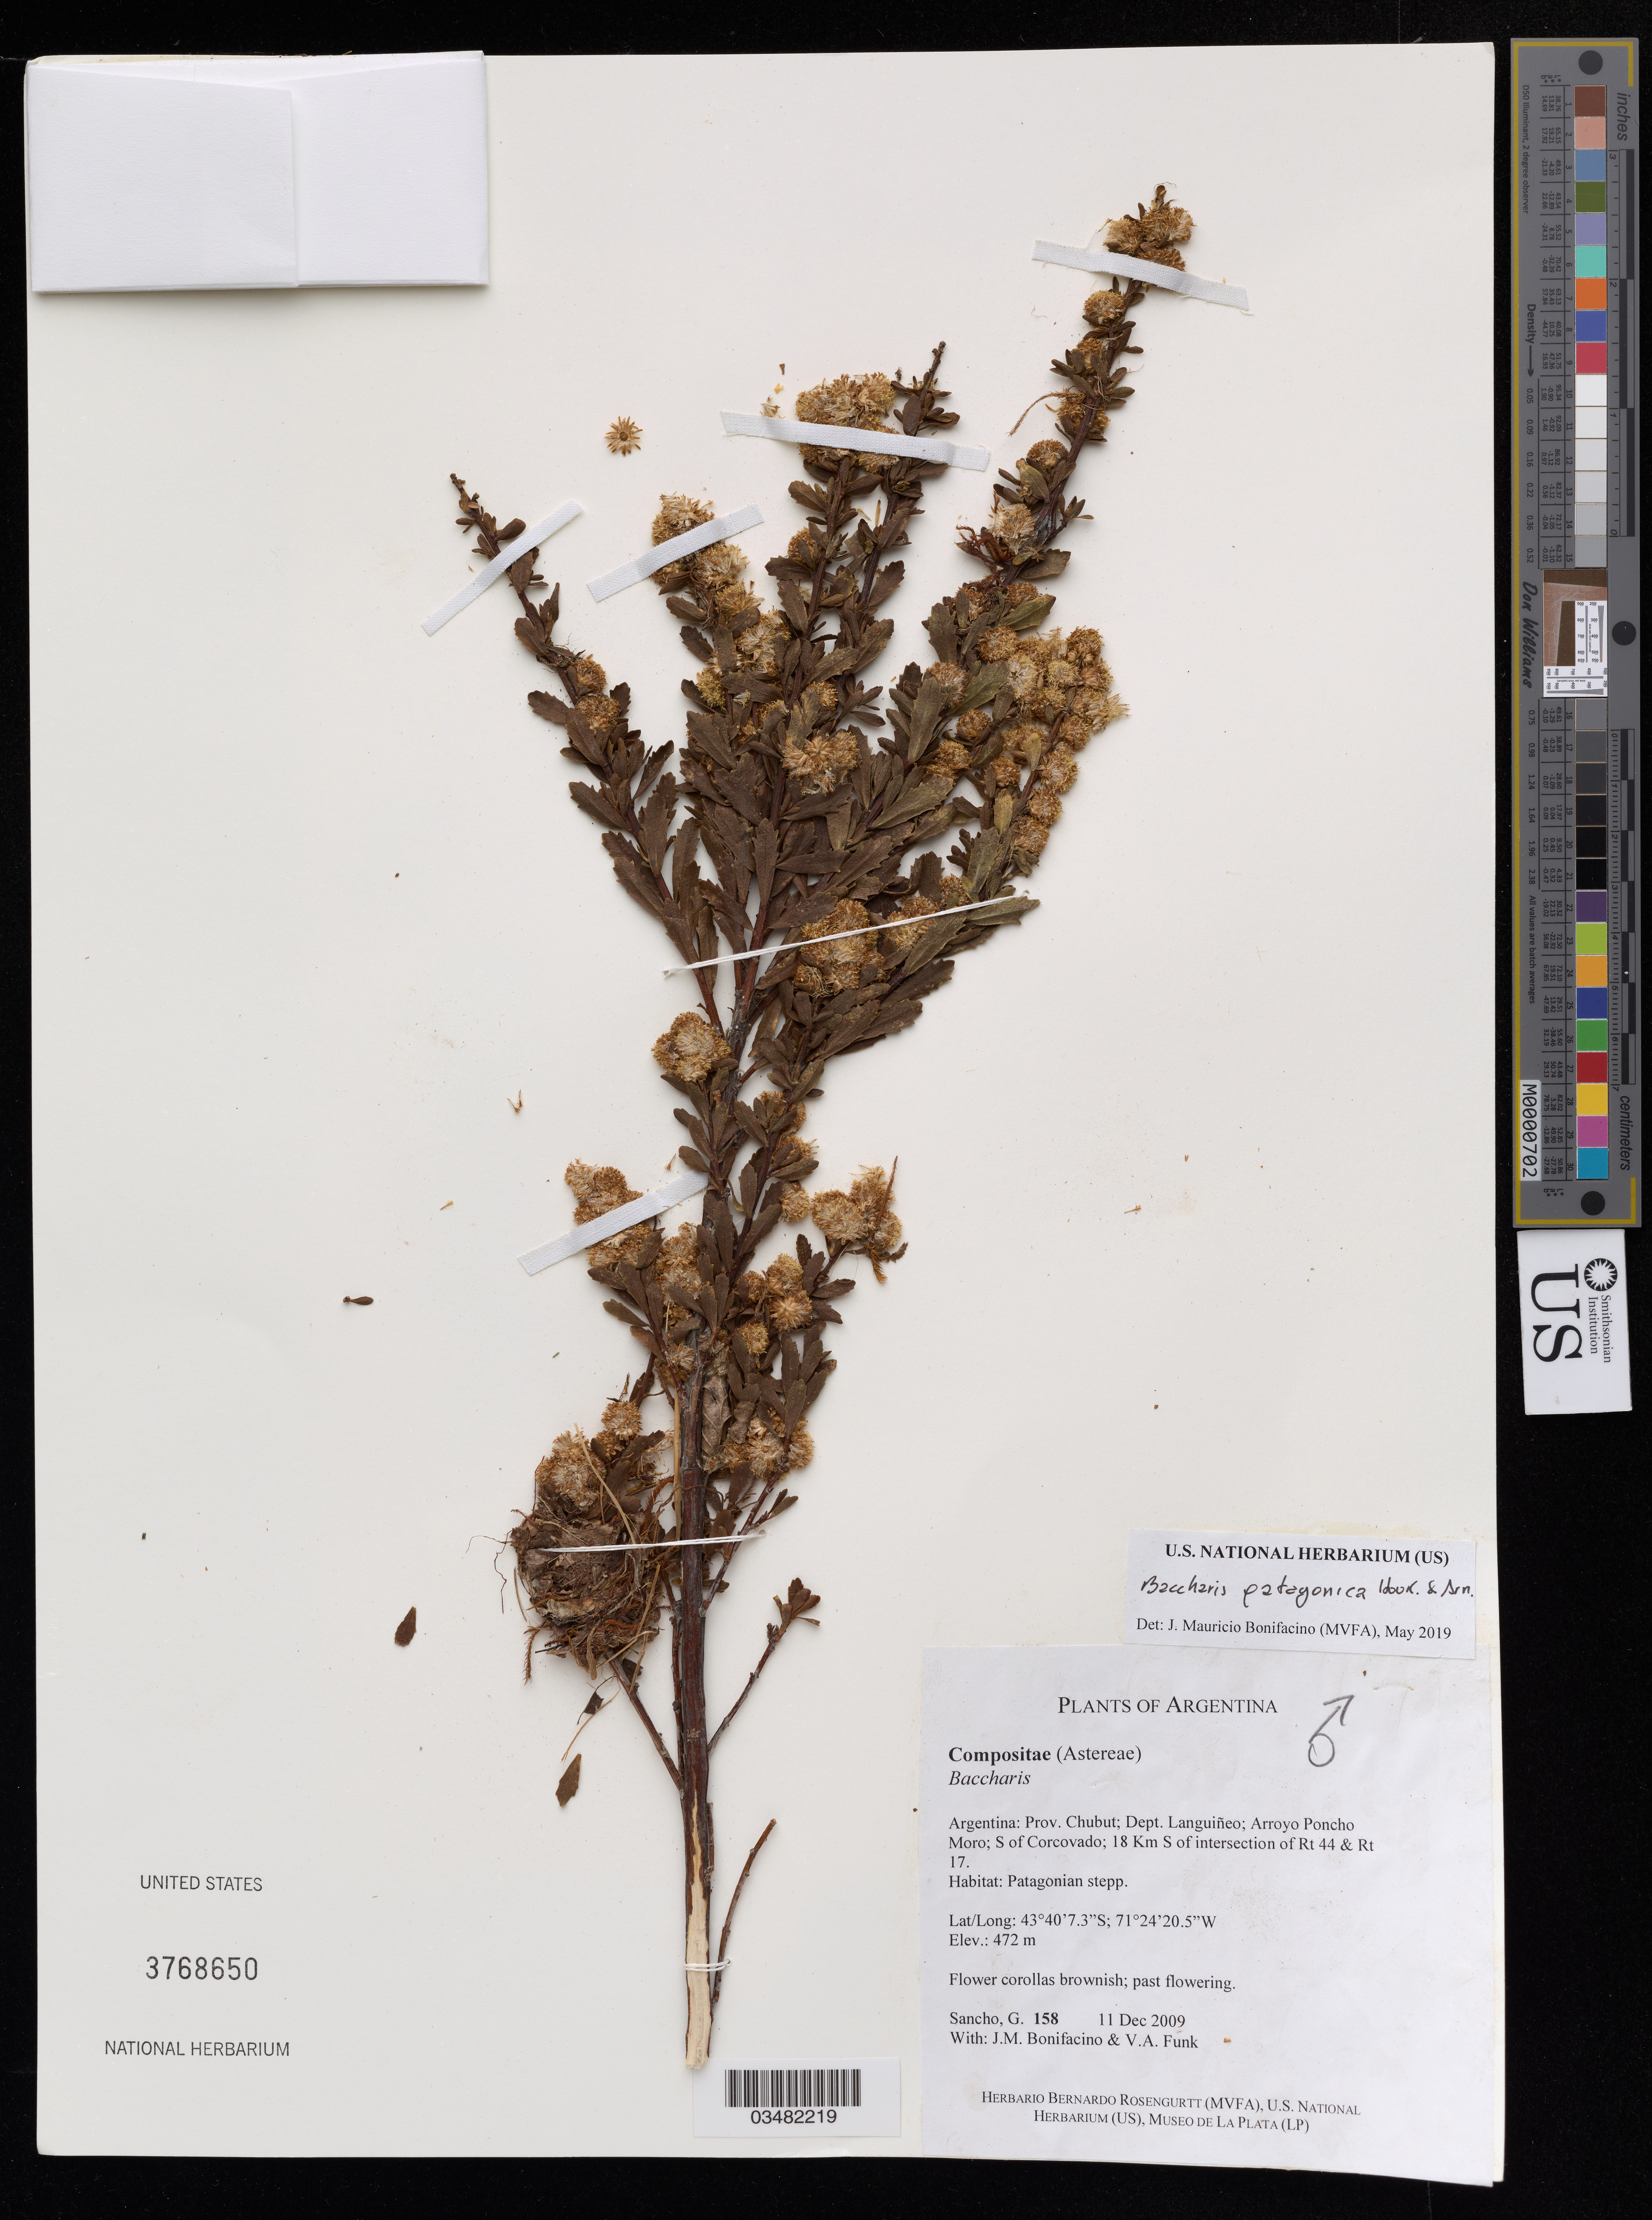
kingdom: Plantae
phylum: Tracheophyta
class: Magnoliopsida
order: Asterales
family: Asteraceae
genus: Baccharis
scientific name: Baccharis patagonica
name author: Hook. & Arn.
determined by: Bonifacino, José Mauricio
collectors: G. Sancho, M. Bonifacino & V. Funk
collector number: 158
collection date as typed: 11 Dec 2009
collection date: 2009-12-11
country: Argentina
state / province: Chubut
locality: Dept. Languiñeo; 8 Km W of Corcovado.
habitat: Patagonian stepp.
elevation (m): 360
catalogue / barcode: US 3768650